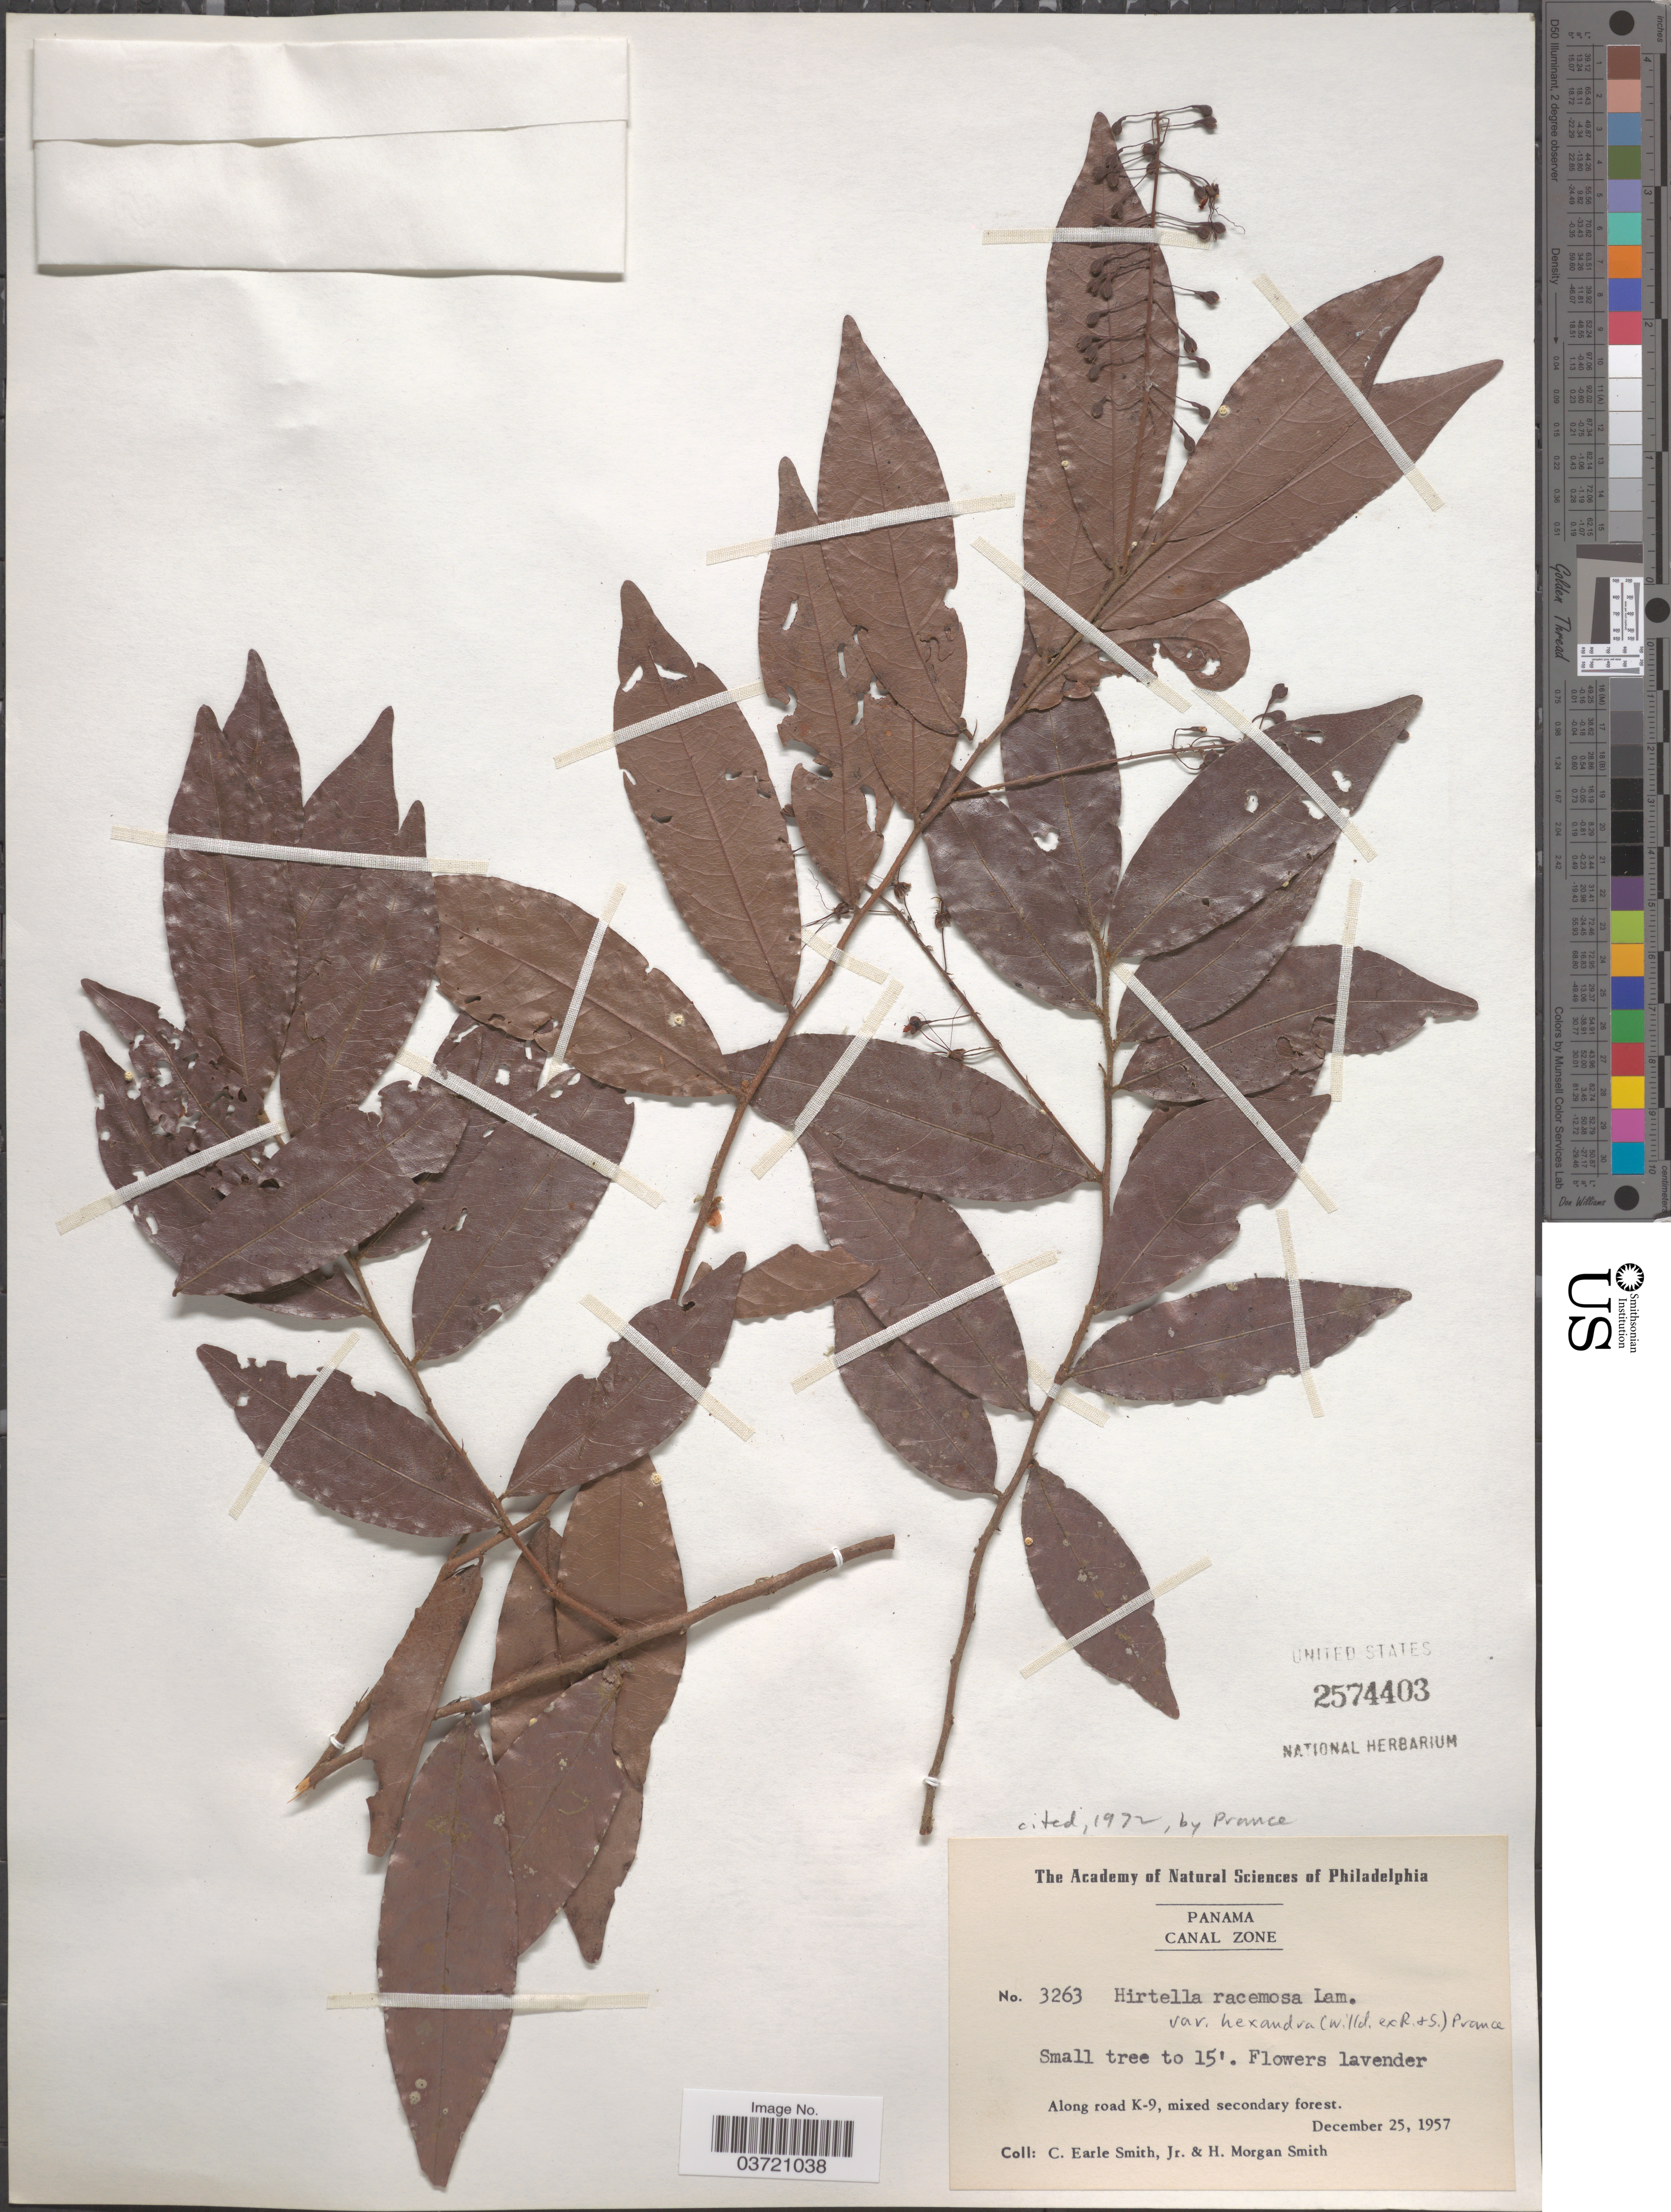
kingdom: Plantae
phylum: Tracheophyta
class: Magnoliopsida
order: Malpighiales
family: Chrysobalanaceae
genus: Hirtella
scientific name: Hirtella racemosa var. hexandra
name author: (Willd. ex Roem. & Schult.) Prance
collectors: C. E. Smith Jr. & H. M. Smith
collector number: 3263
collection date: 1957-12-25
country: Panama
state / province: Colón / Panamá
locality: Canal Zone. Along road K-9, mixed secondary forest.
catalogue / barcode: US 2574403